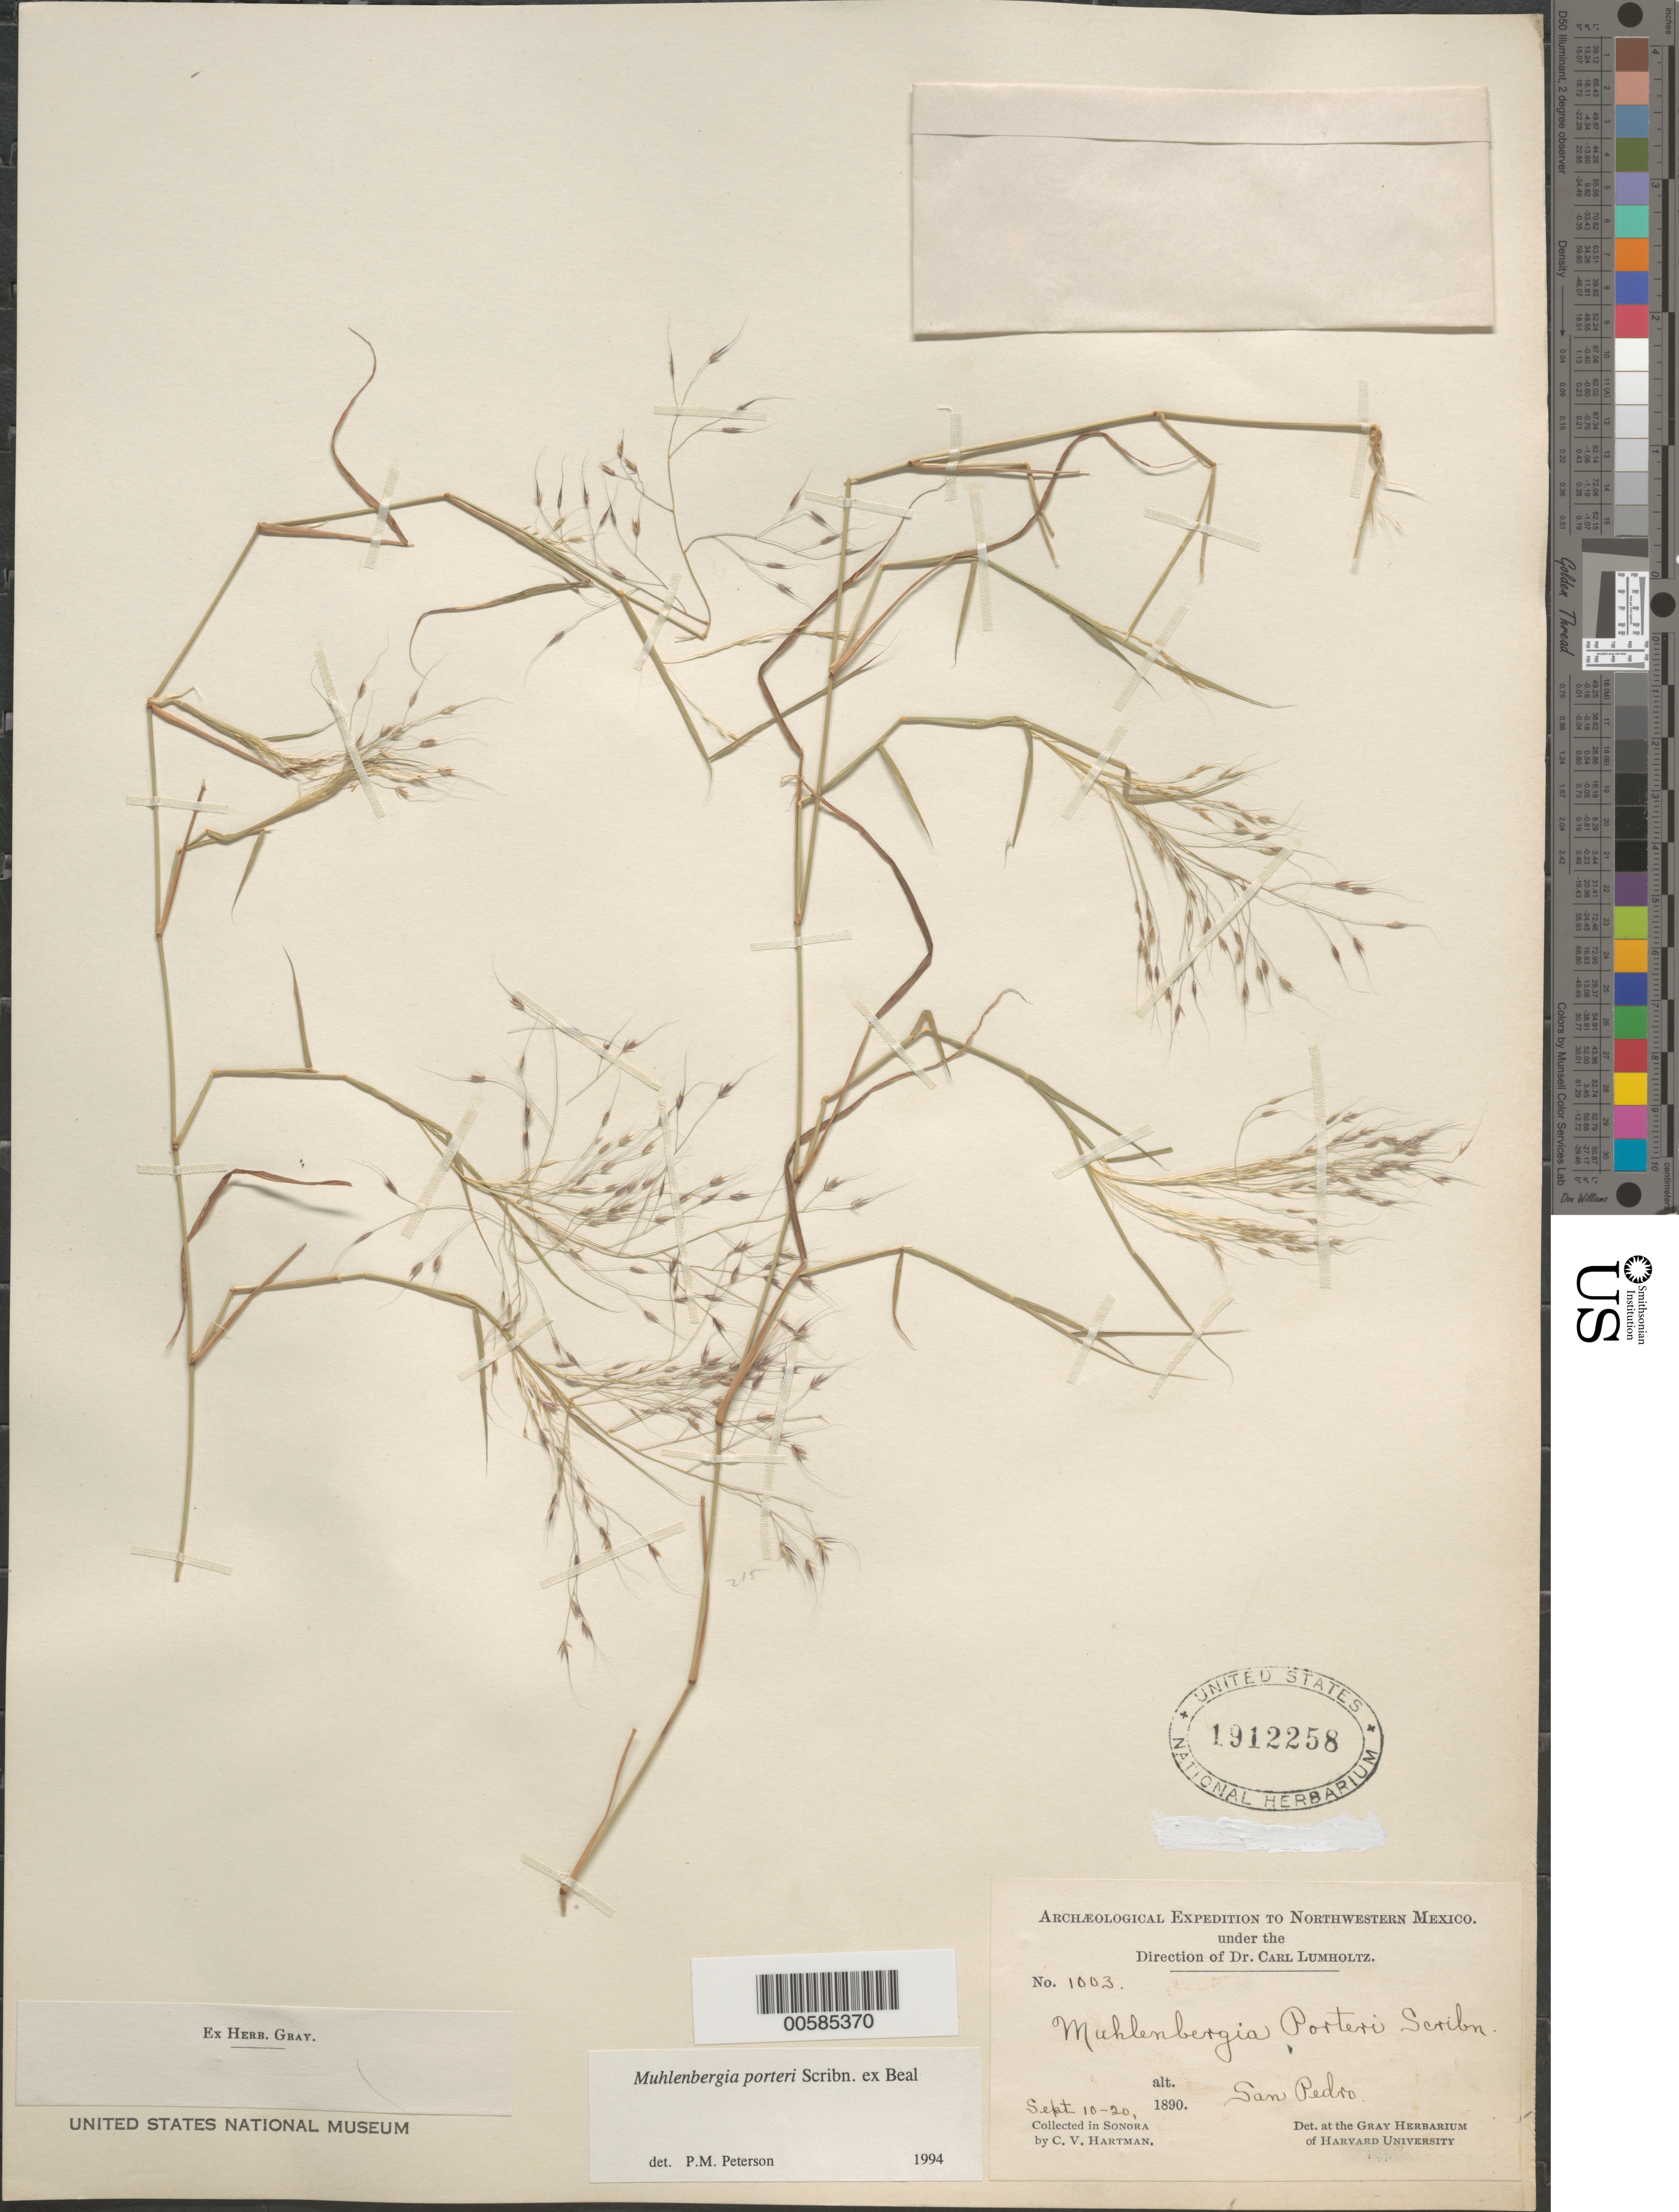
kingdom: Plantae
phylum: Tracheophyta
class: Liliopsida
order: Poales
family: Poaceae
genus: Muhlenbergia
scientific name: Muhlenbergia porteri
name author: Scribn. in W.J. Beal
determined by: Peterson, Paul M., (BOT), Smithsonian Institution - National Museum of Natural History (UNITED STATES)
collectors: C. V. Hartman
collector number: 1003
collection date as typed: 10 Sep 1890 to 20 Sep 1890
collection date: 1890-09-10/1890-09-20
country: Mexico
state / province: Sonora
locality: San Pedro.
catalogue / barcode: US 1912258